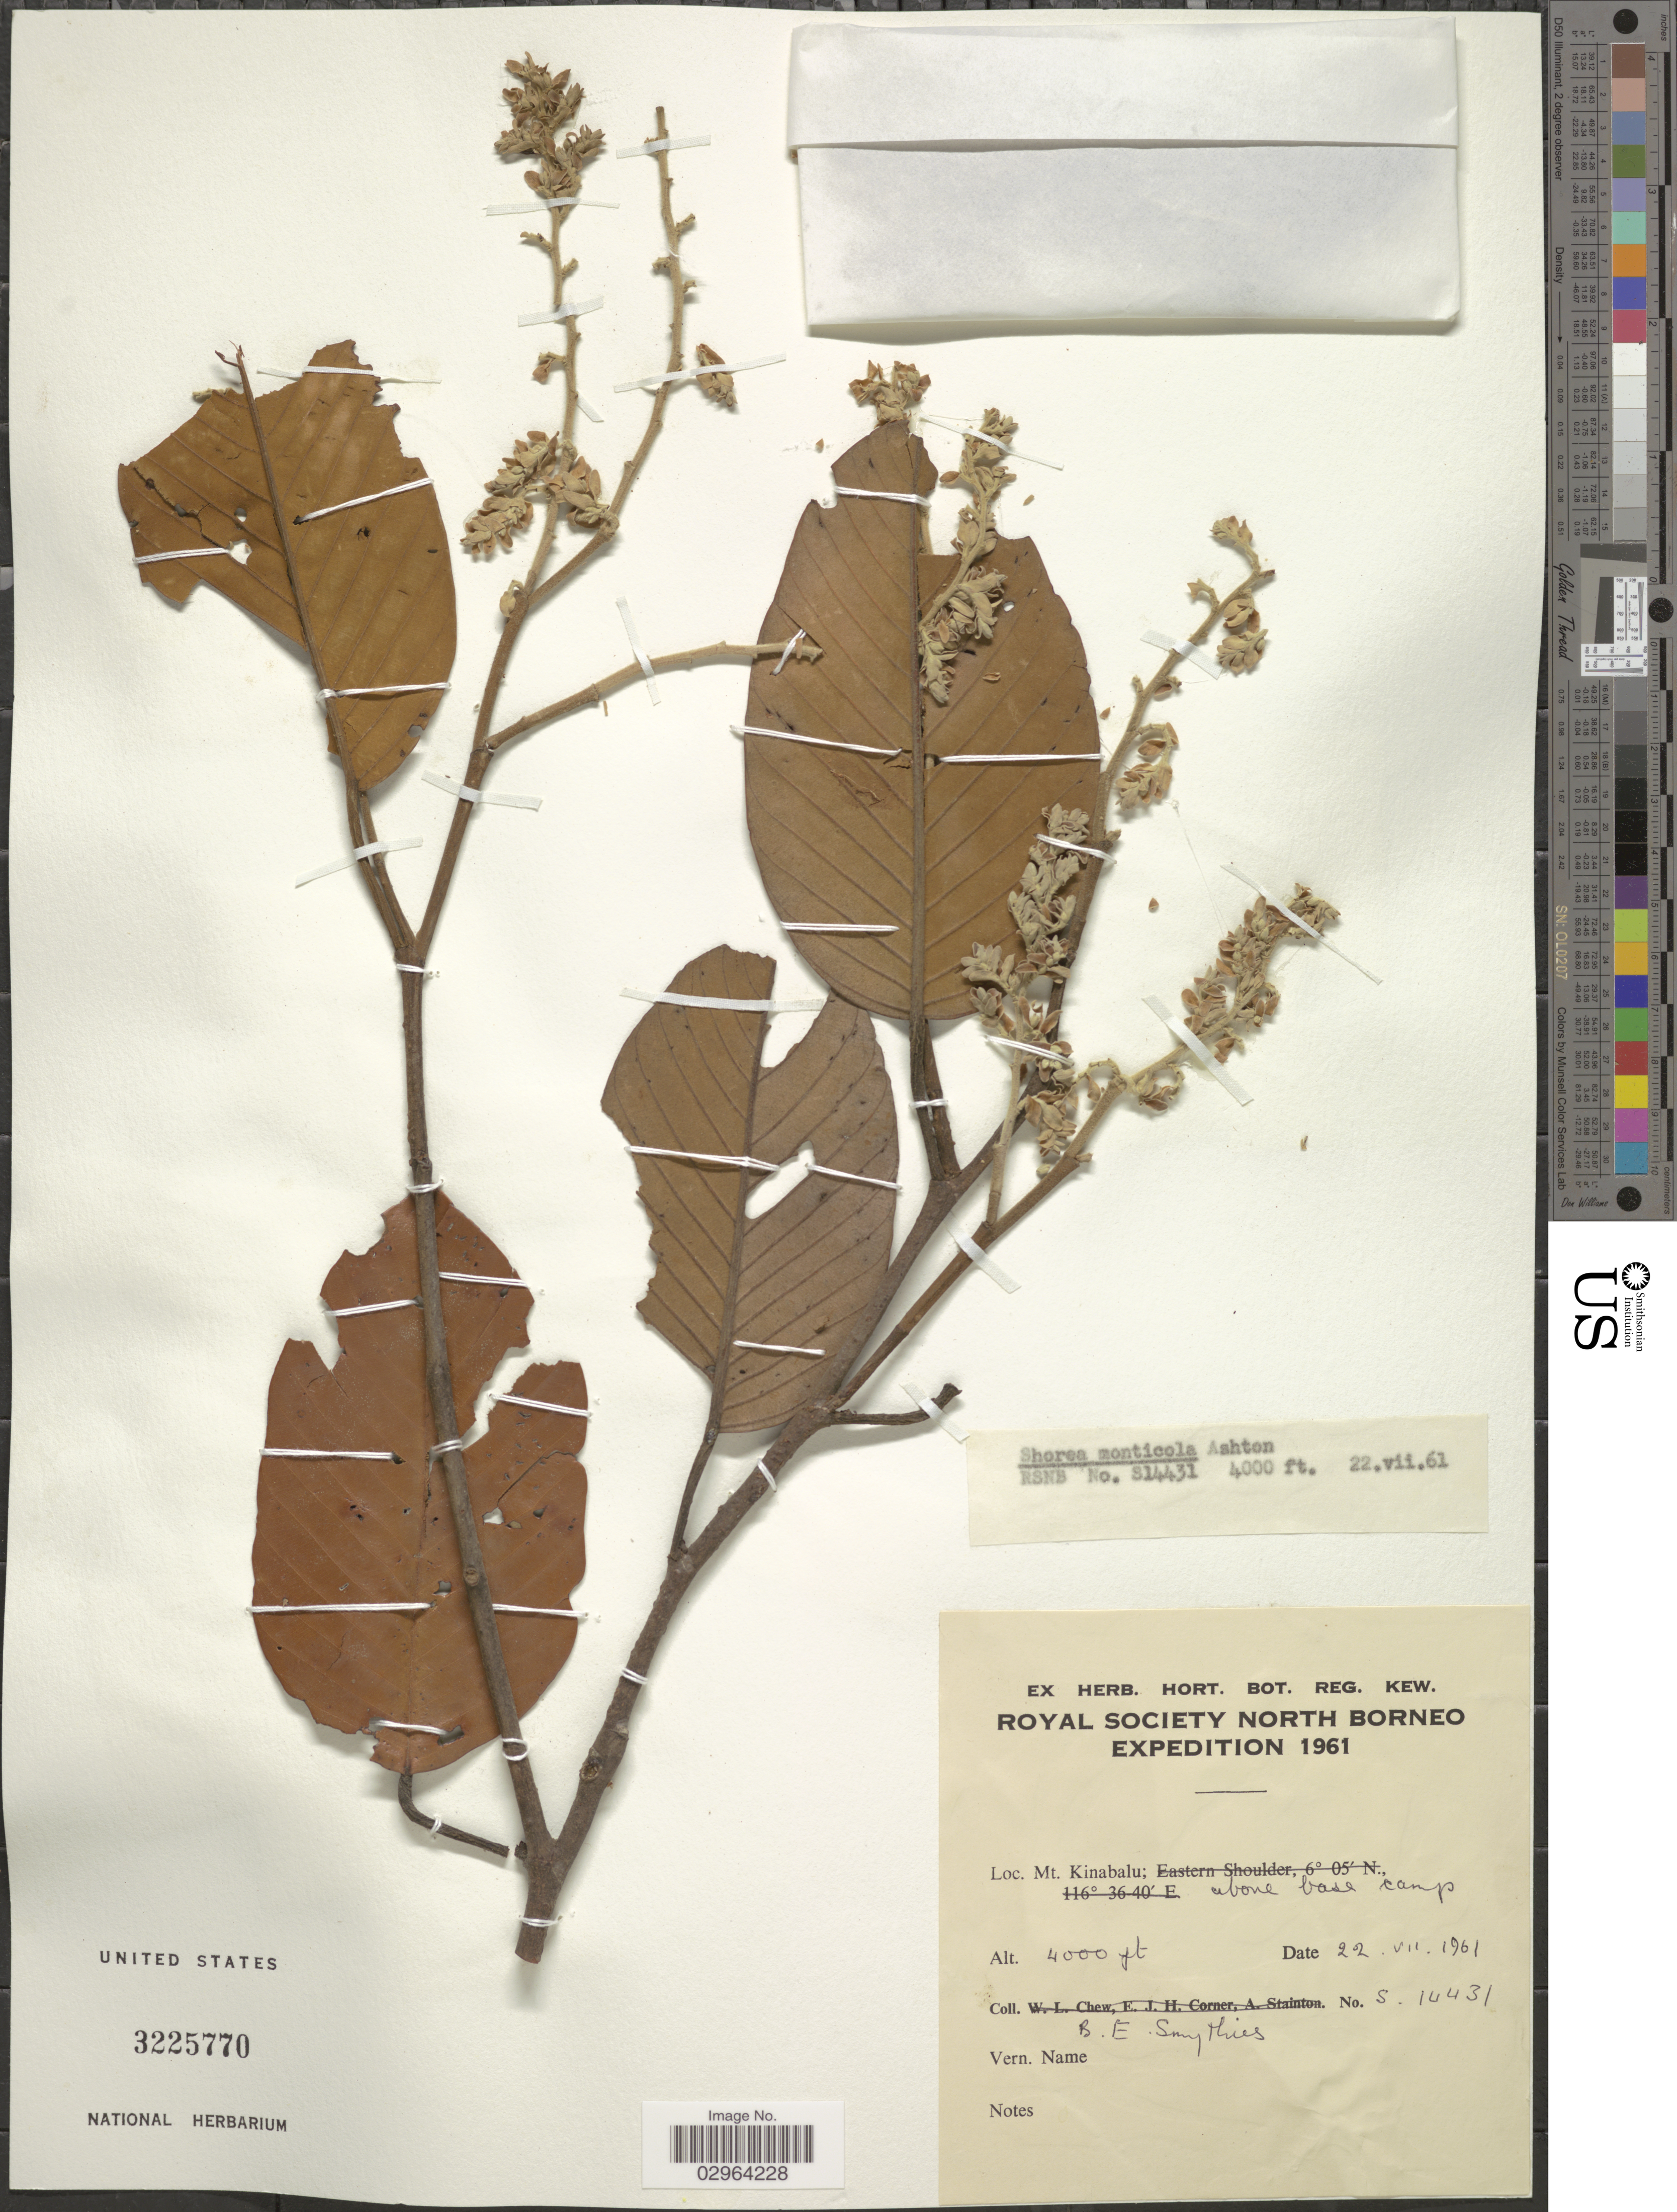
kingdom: Plantae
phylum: Tracheophyta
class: Magnoliopsida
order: Malvales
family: Dipterocarpaceae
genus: Rubroshorea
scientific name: Rubroshorea monticola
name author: (P.S. Ashton) P.S. Ashton & J. Heck.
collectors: B.E. Smythies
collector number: S14431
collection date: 1961-07-22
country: Malaysia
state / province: Sabah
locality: Mt. Kinabalu; above base camp.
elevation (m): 1219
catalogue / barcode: US 3225770